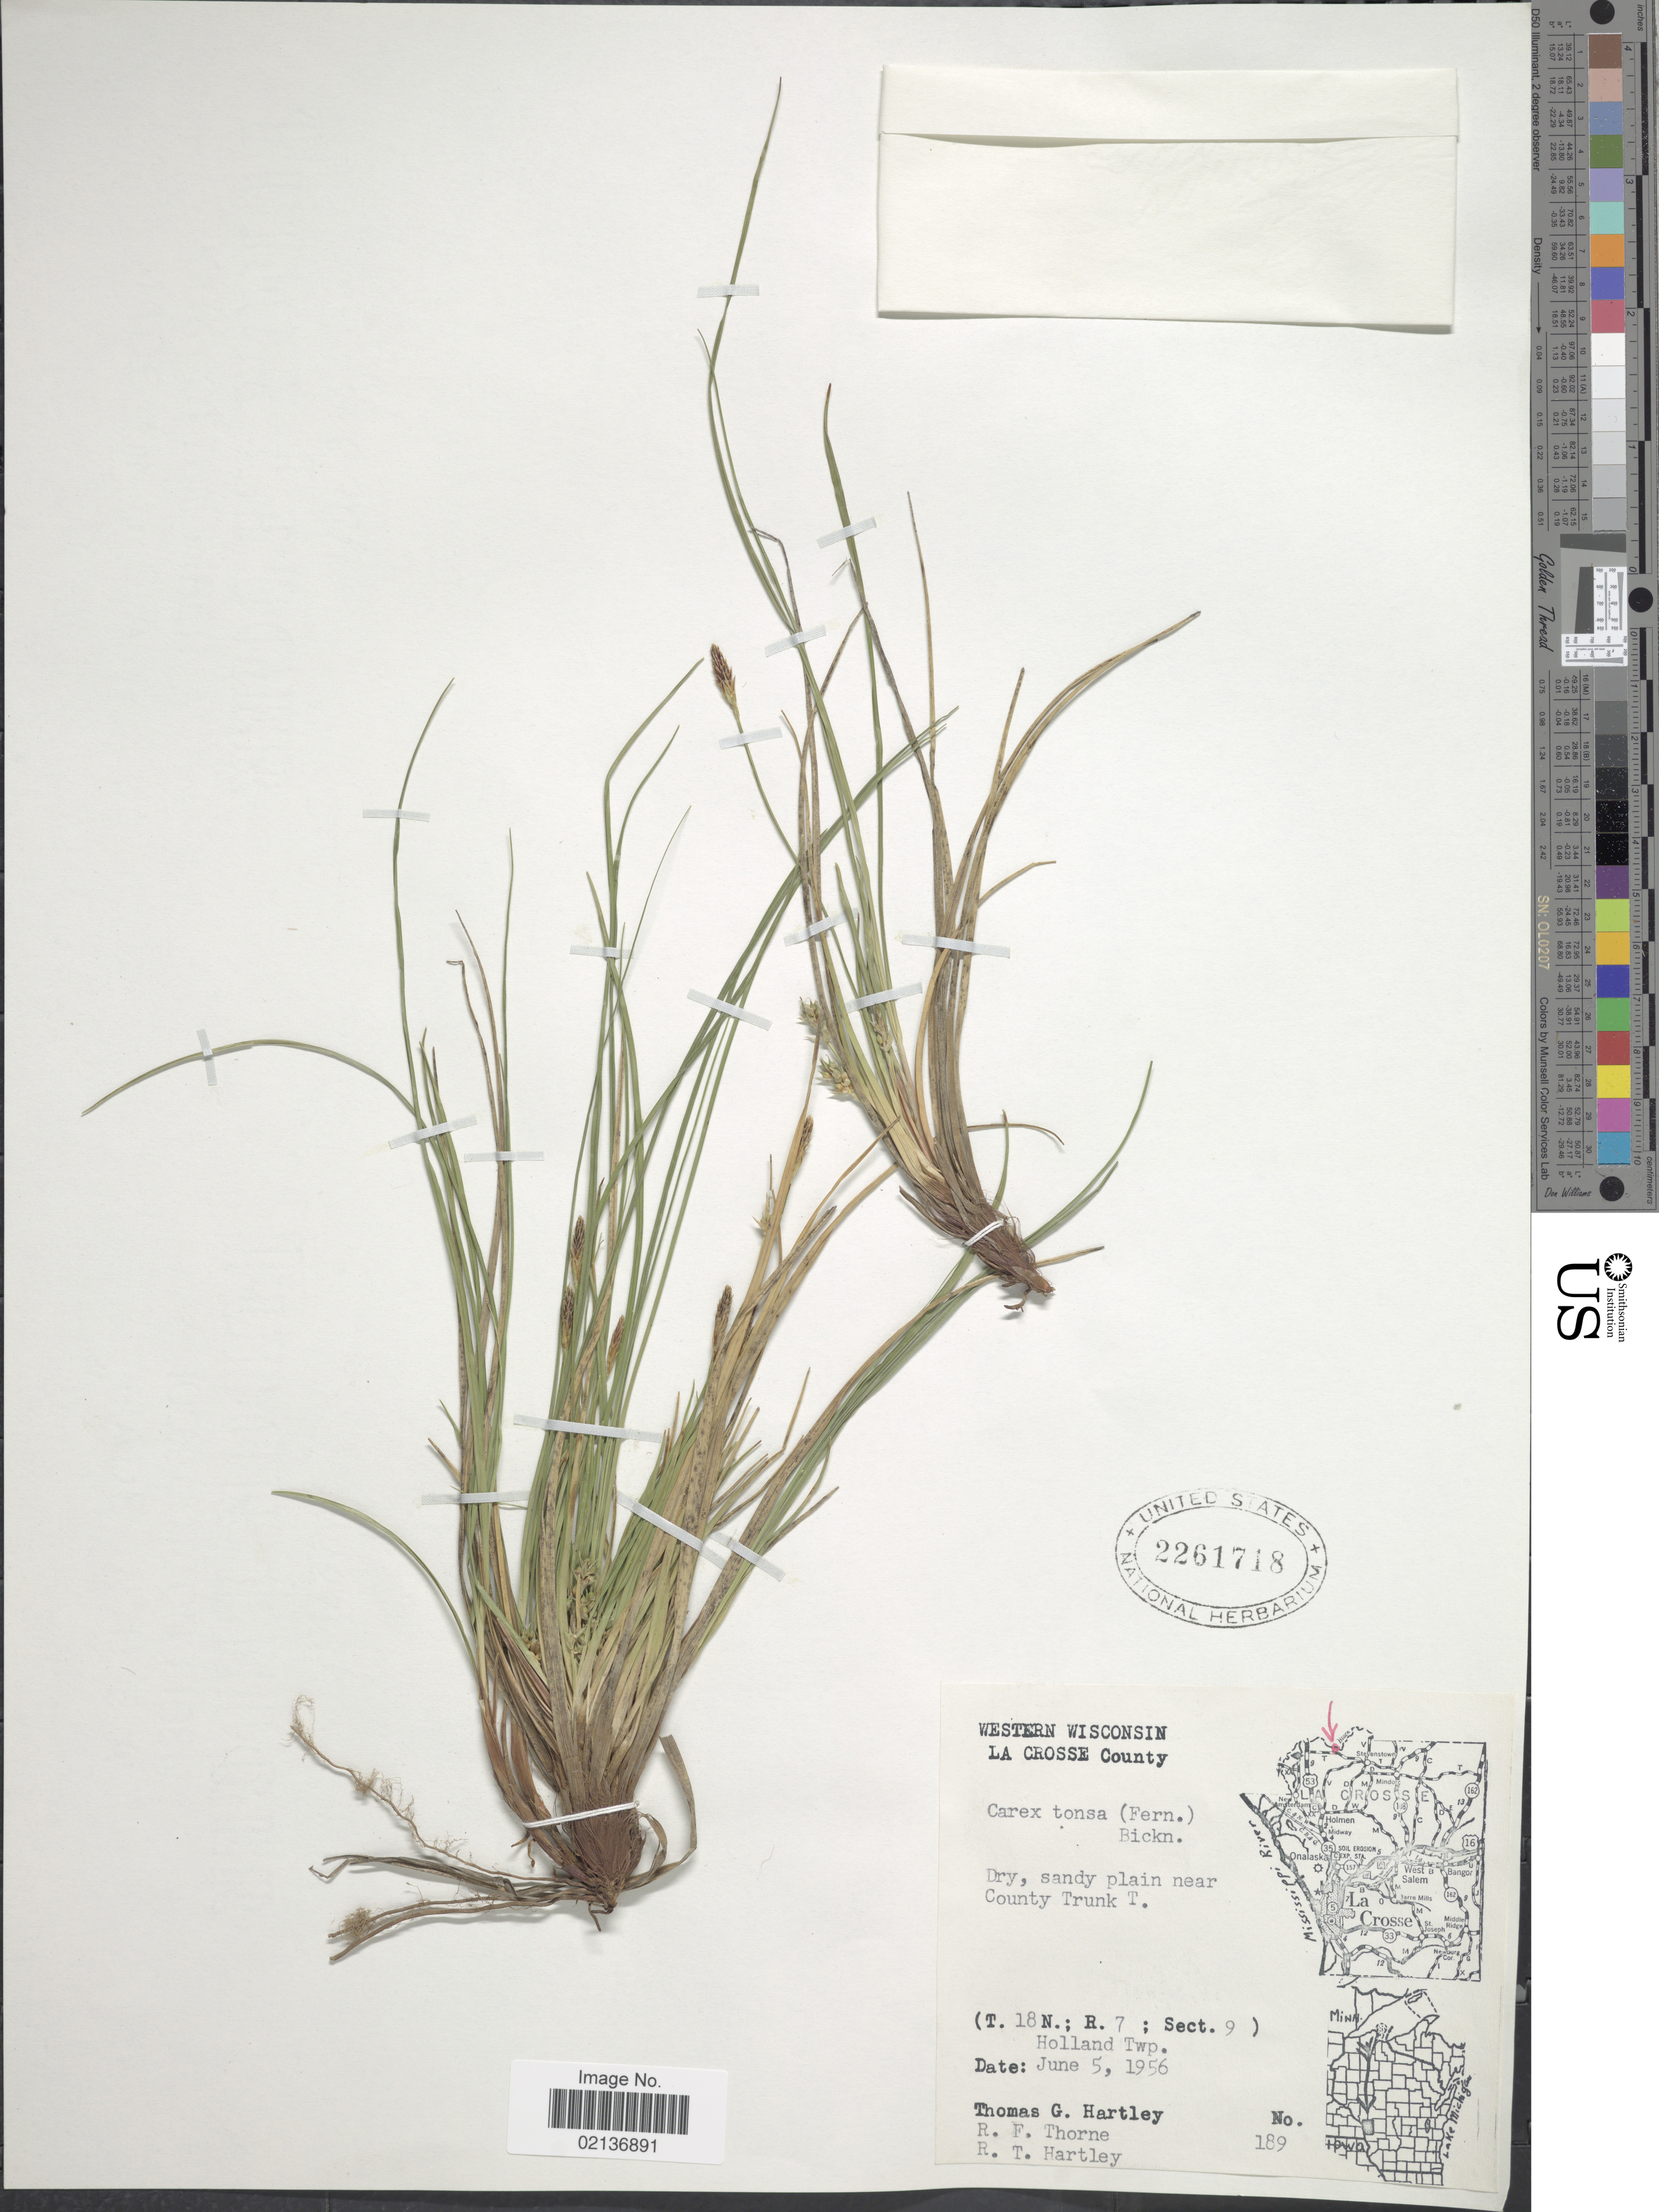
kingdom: Plantae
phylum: Tracheophyta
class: Liliopsida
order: Poales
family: Cyperaceae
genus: Carex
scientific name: Carex tonsa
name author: (Fernald) E.P. Bicknell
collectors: T. G. Hartley, R. F. Thorne & R. T. Hartley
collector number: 189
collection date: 1956-06-05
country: United States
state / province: Wisconsin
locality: Western Wisconsin, La Crosse County, Dry, sandy plain near County Trunk T., T. 18N.; R.7; Sect. 9) Holland Twp.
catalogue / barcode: US 2261718